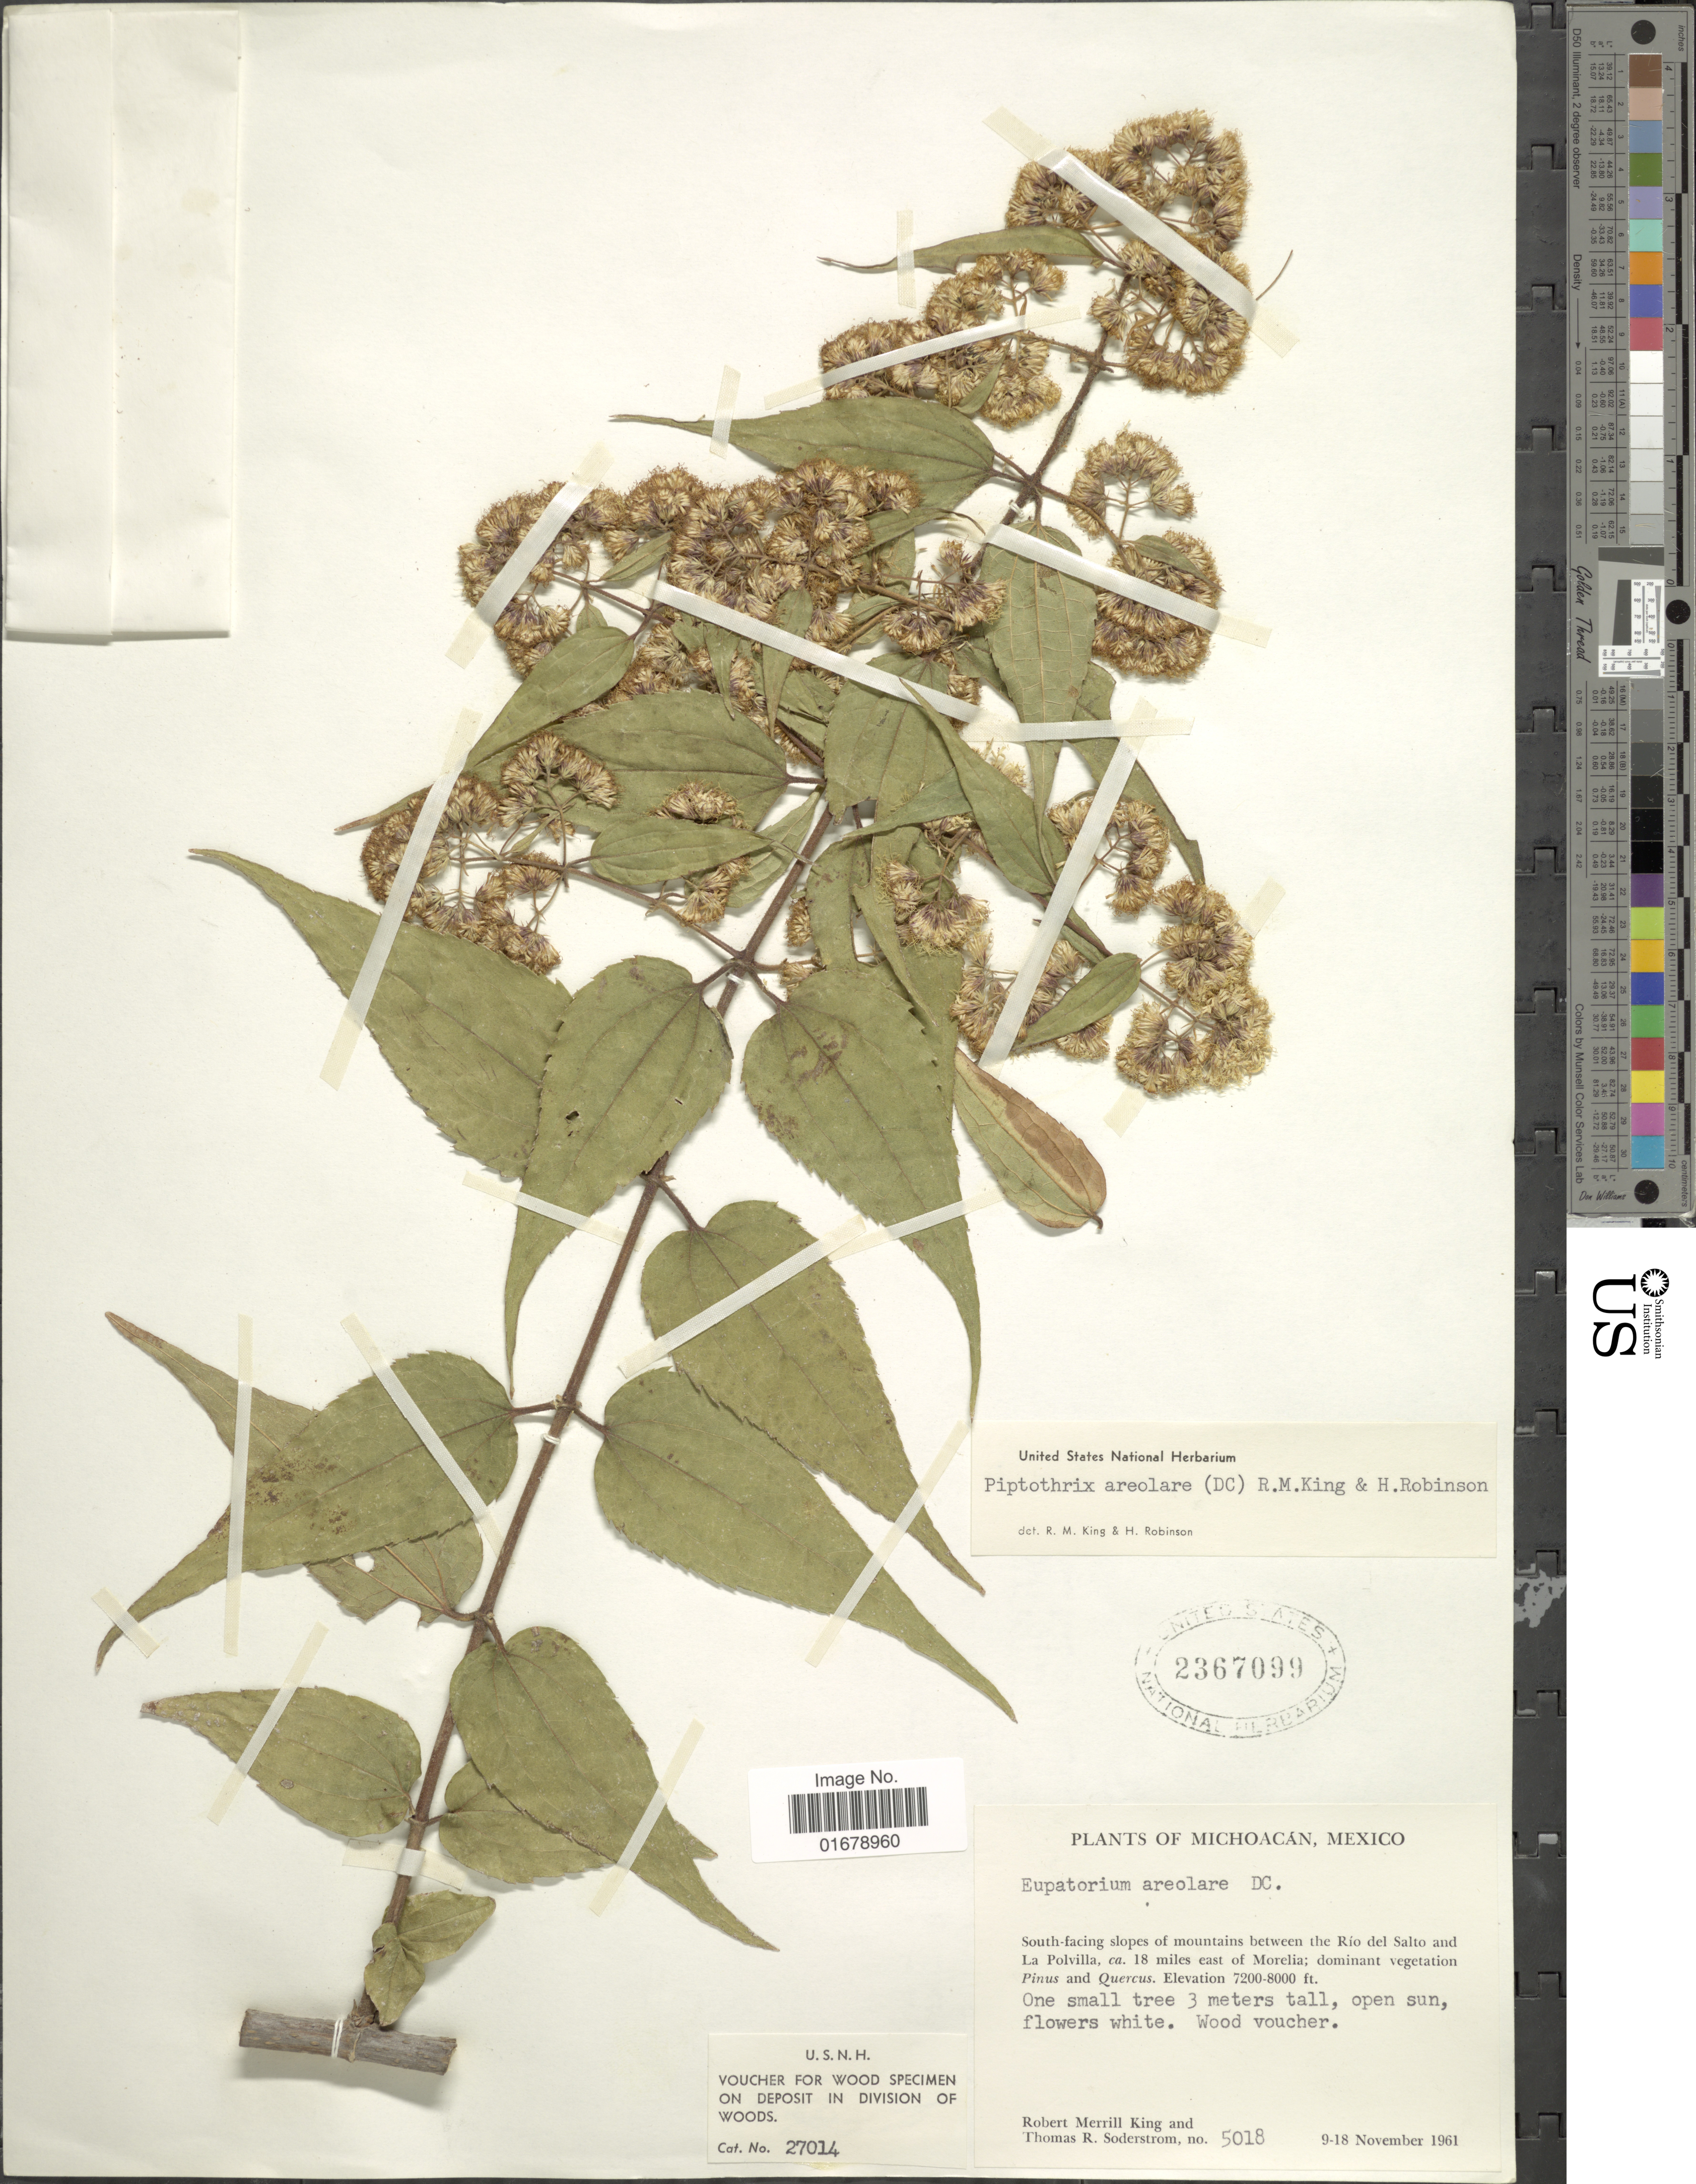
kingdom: Plantae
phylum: Tracheophyta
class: Magnoliopsida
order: Asterales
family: Asteraceae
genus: Piptothrix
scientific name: Piptothrix areolaris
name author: (DC.) R.M. King & H. Rob.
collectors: R. M. King & T. R. Soderstrom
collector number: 5018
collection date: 1961-11-09/1961-11-18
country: Mexico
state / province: Michoacán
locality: Michoacán, Mexico. South-facing slopes of mountains between the Rio del Salto and La polvilla, ca. 18 miles east of Morelia;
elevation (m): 2195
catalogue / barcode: US 2367099